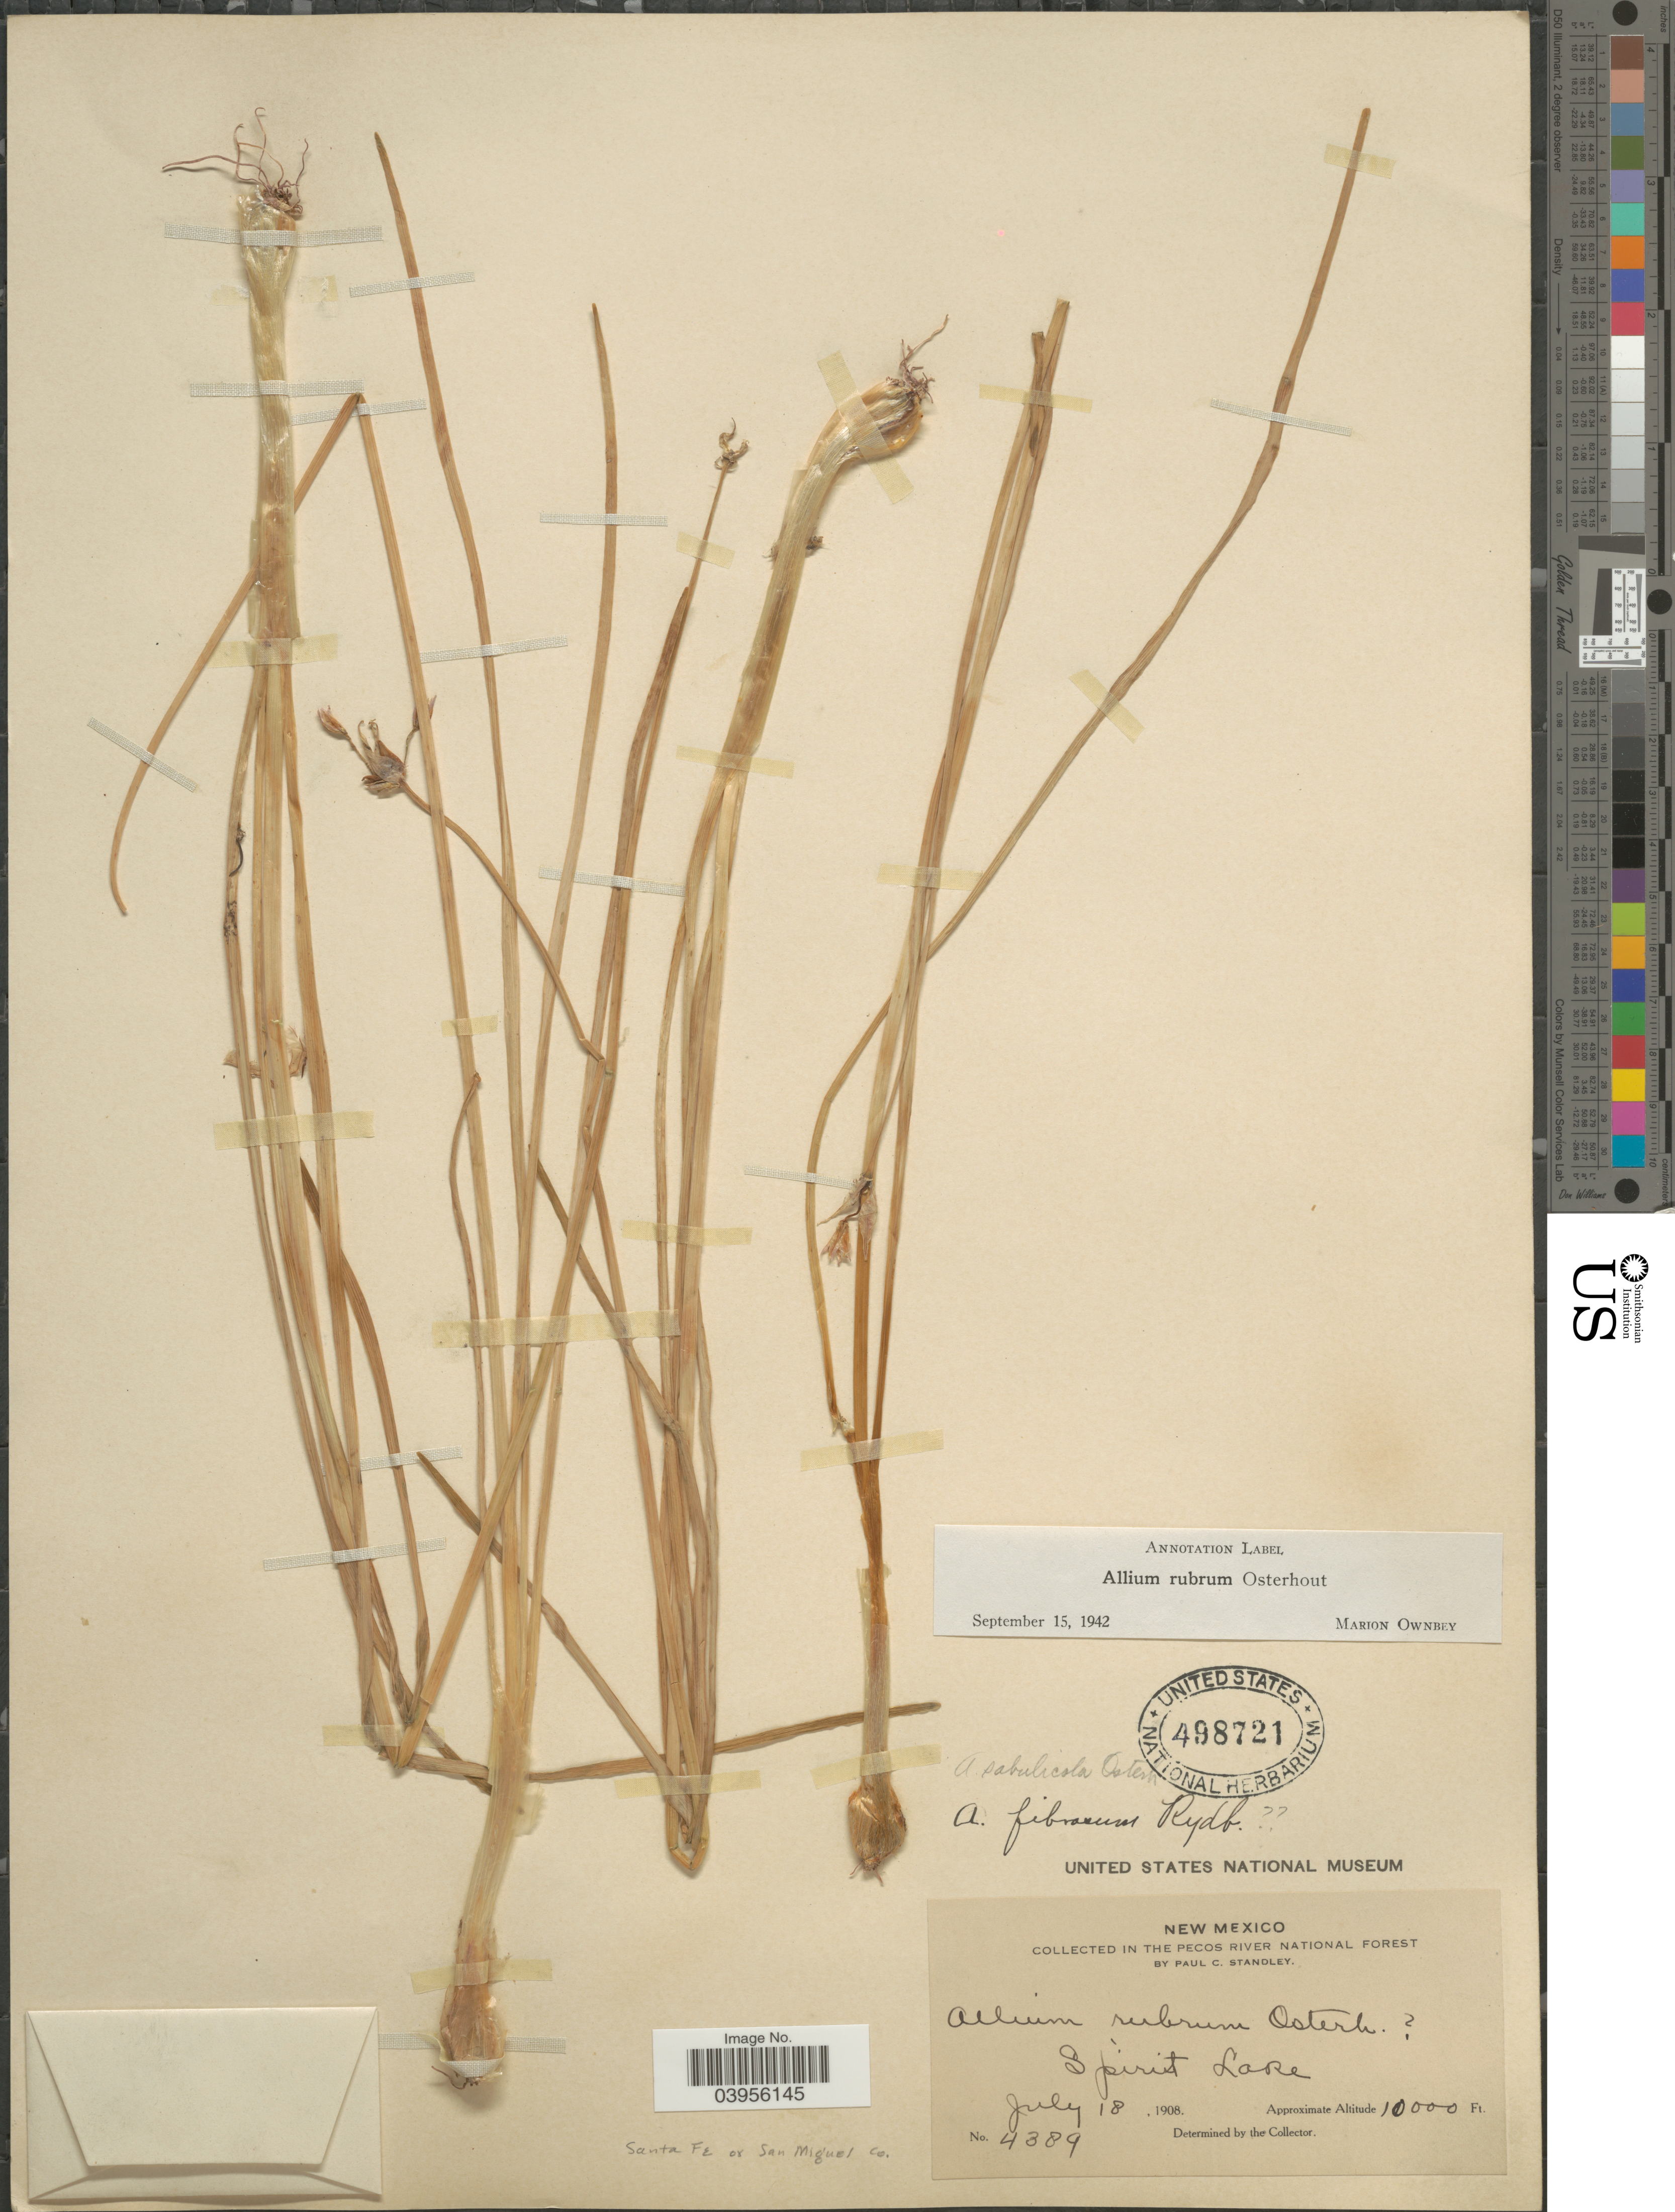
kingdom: Plantae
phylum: Tracheophyta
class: Liliopsida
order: Asparagales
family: Amaryllidaceae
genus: Allium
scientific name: Allium geyeri var. tenerum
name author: M.E. Jones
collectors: P. C. Standley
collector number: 4389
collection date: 1908-07-18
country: United States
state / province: New Mexico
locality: In the Pecos River National Forest. Spirit Lake. Santa Fe or San Miguel Co.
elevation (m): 3048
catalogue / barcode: US 498721